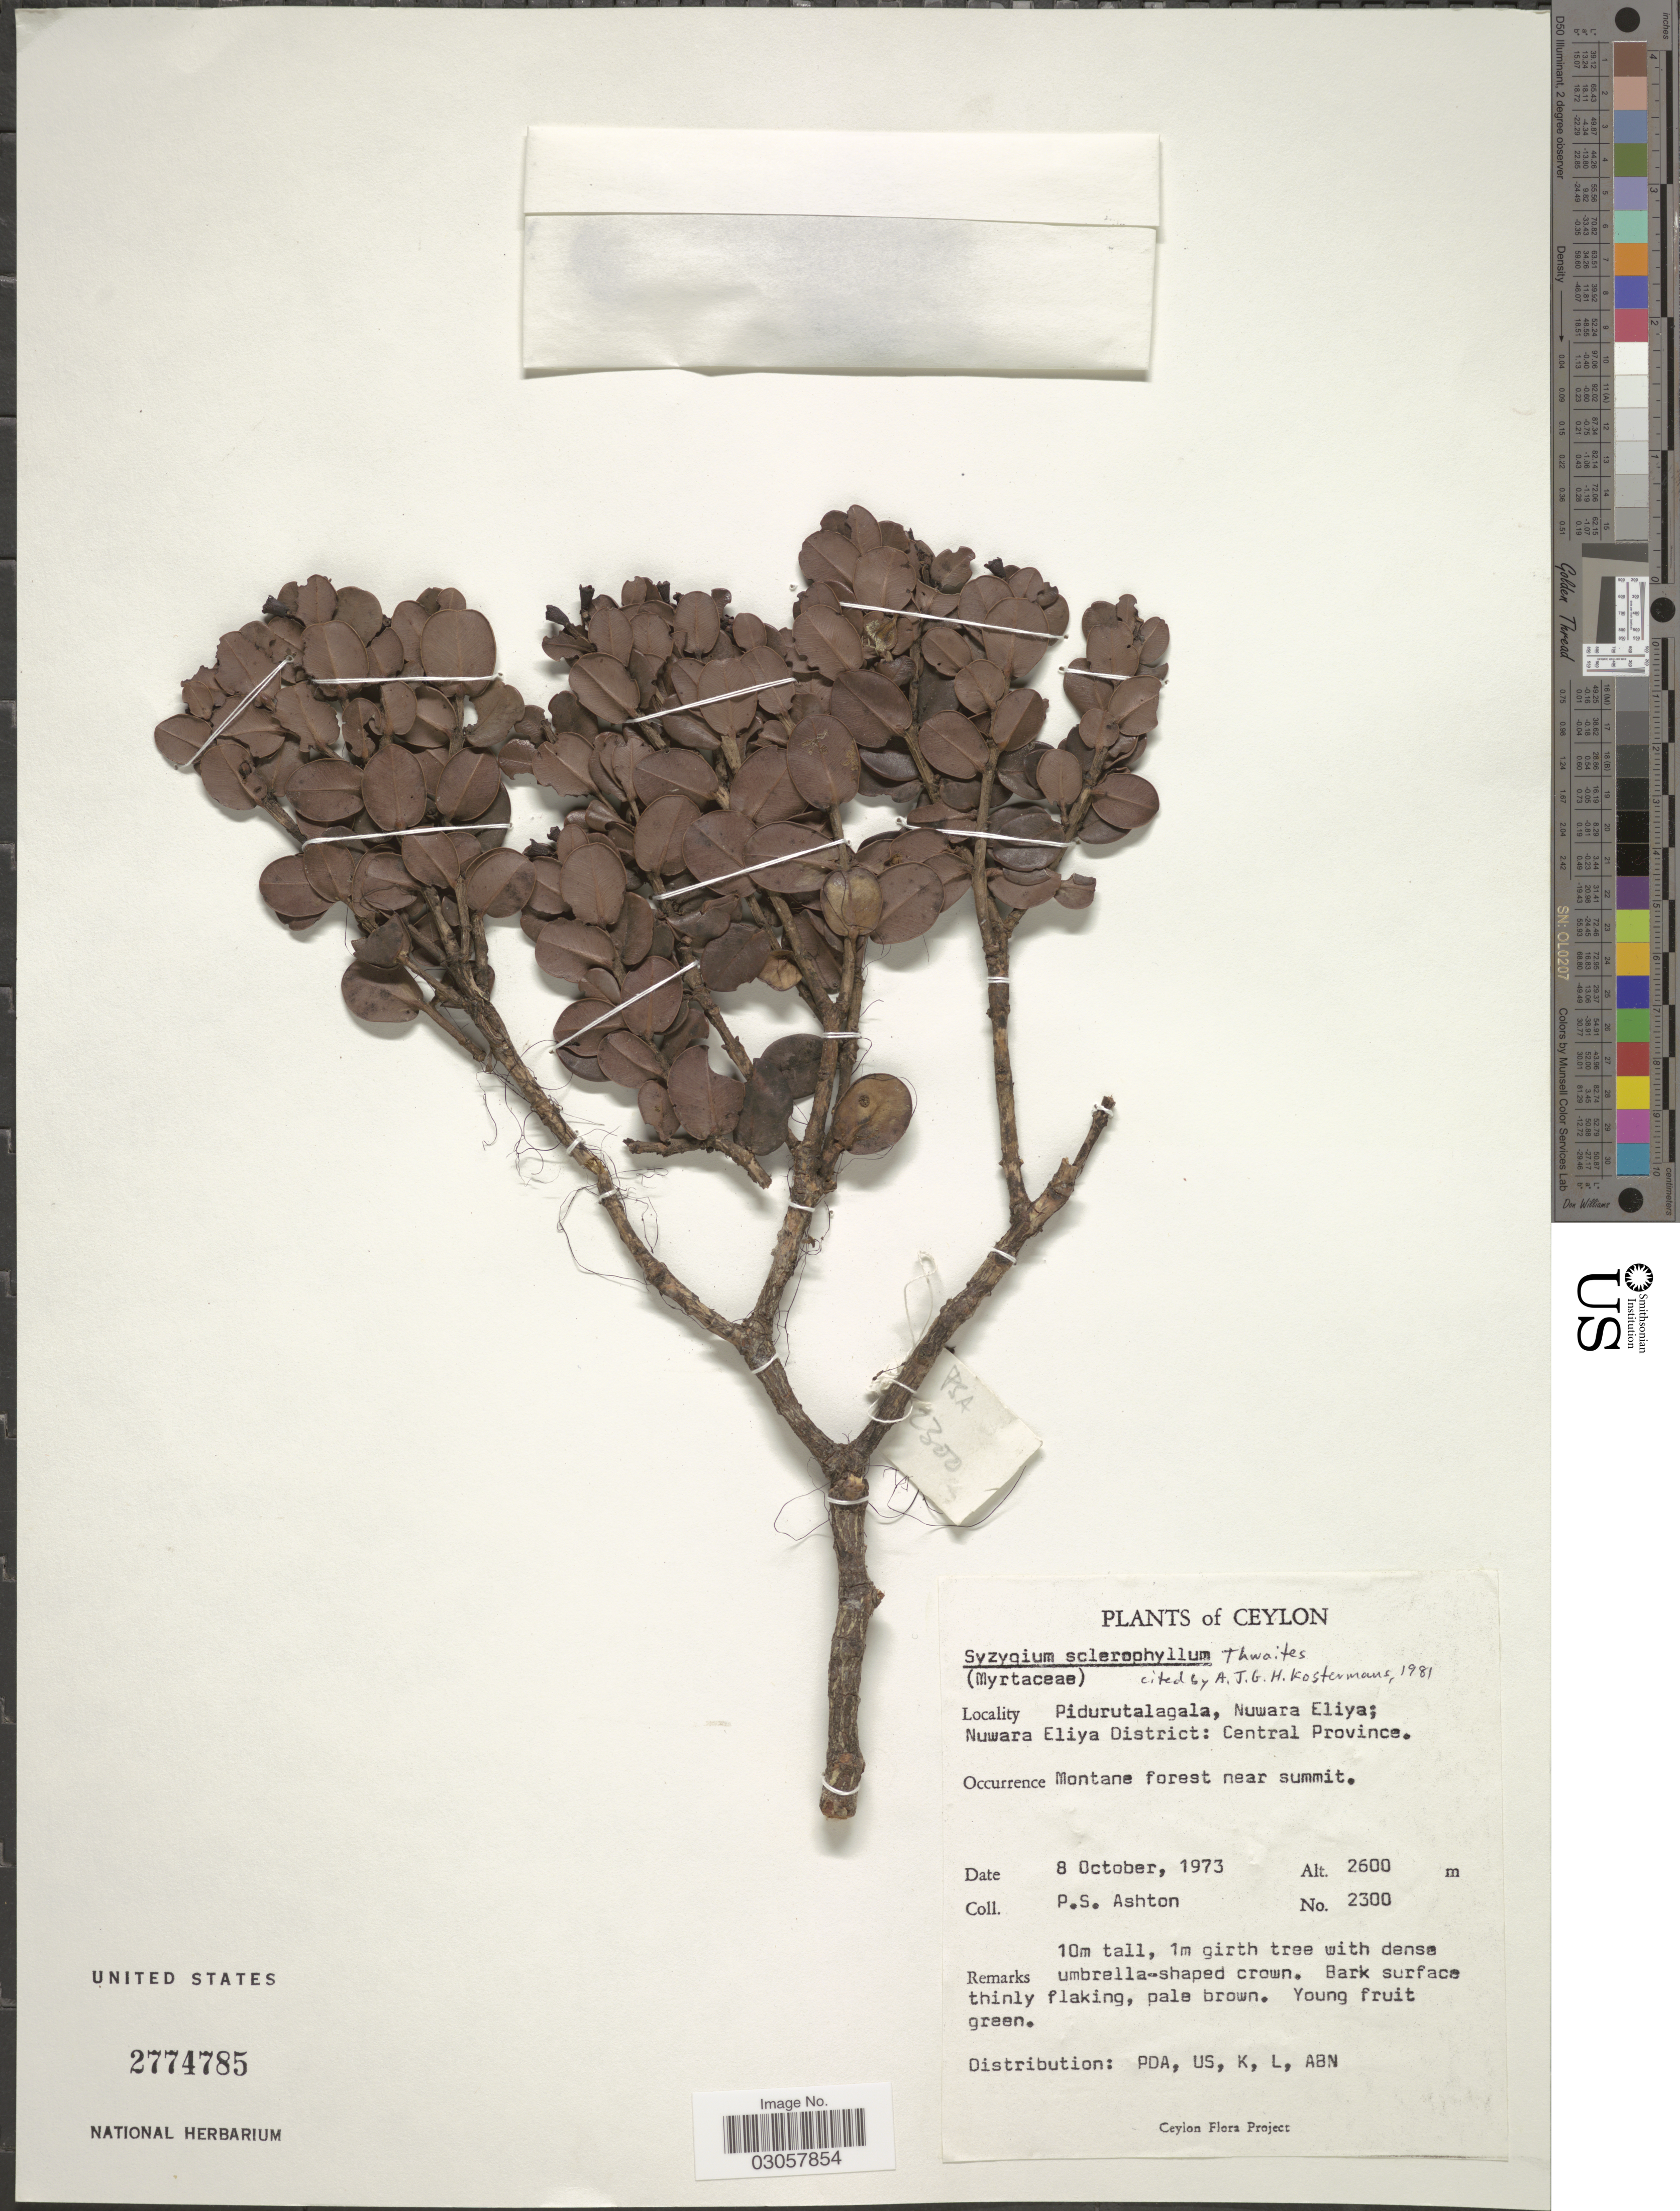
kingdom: Plantae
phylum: Tracheophyta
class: Magnoliopsida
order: Myrtales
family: Myrtaceae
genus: Syzygium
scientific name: Syzygium sclerophyllum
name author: Thwaites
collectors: P. S. Ashton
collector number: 2300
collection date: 1973-10-08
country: Sri Lanka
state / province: Central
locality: Ceylon. Pidurutalagala, Nuwara Eliya; Nuwara Eliya District. Montane forest near summit.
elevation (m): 2600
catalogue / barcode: US 2774785